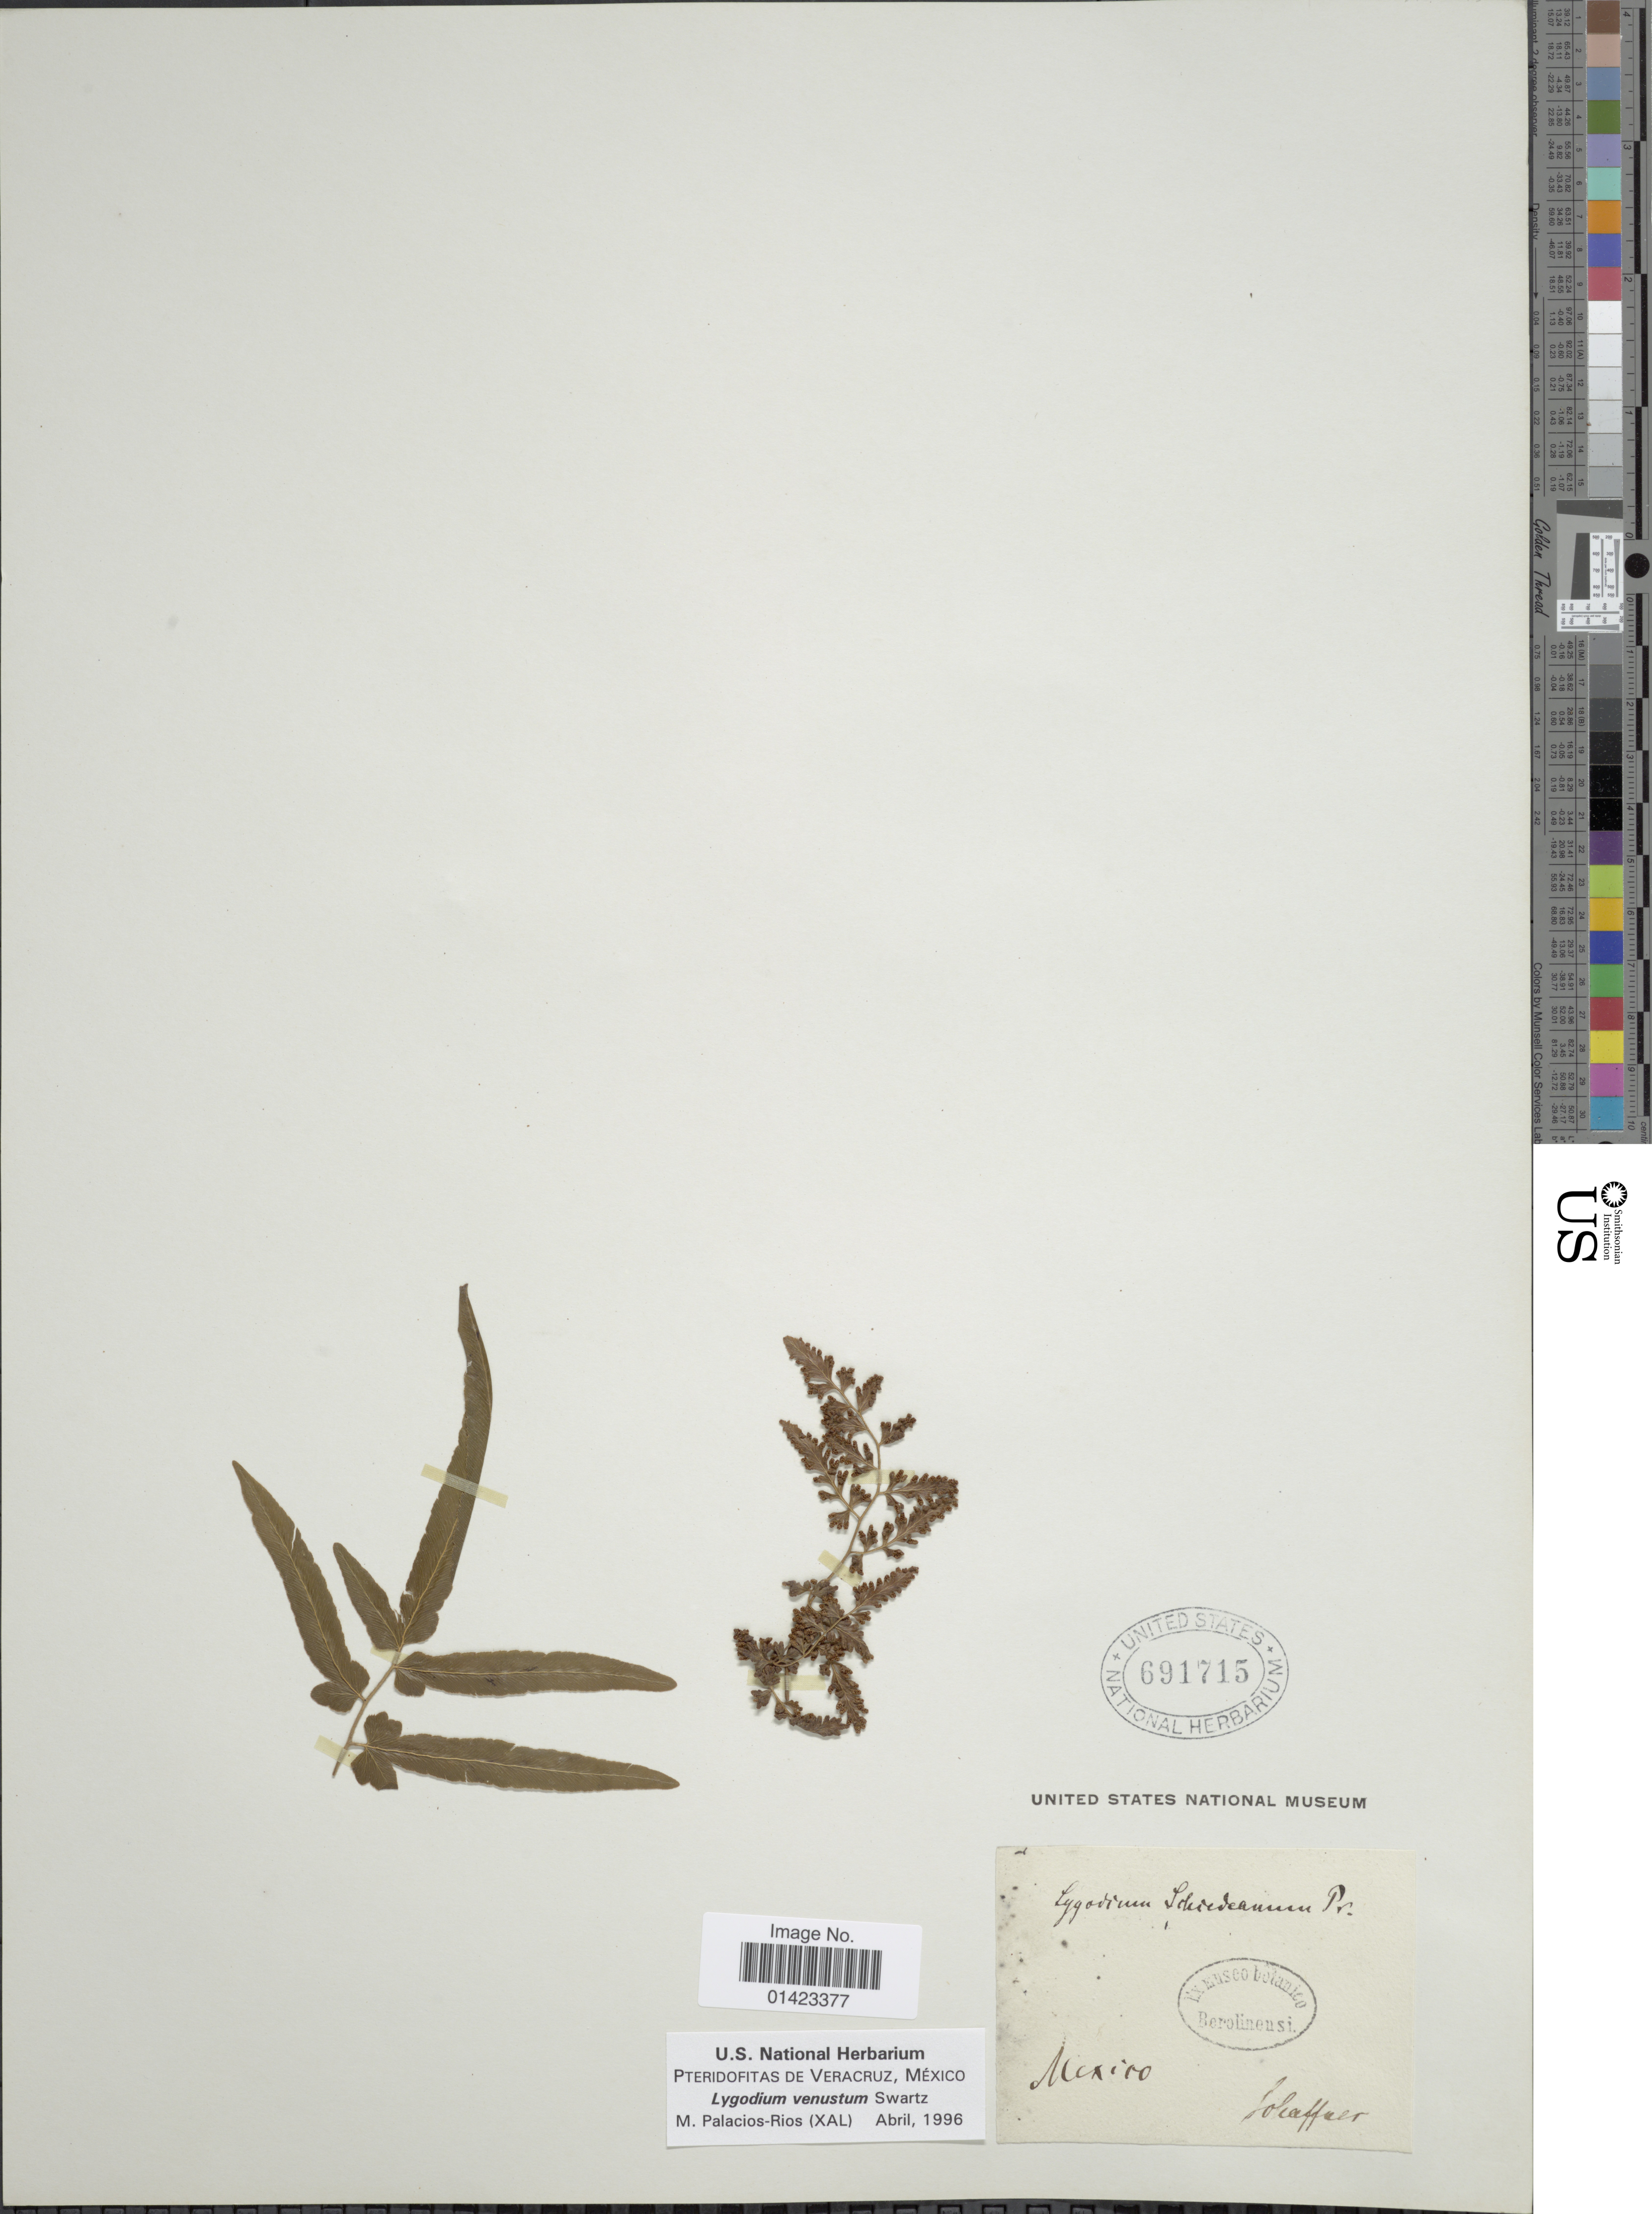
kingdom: Plantae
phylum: Tracheophyta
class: Polypodiopsida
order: Schizaeales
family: Lygodiaceae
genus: Lygodium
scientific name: Lygodium venustum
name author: Sw.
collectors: -. Schaffner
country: Mexico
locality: Mexico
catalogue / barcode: US 691715